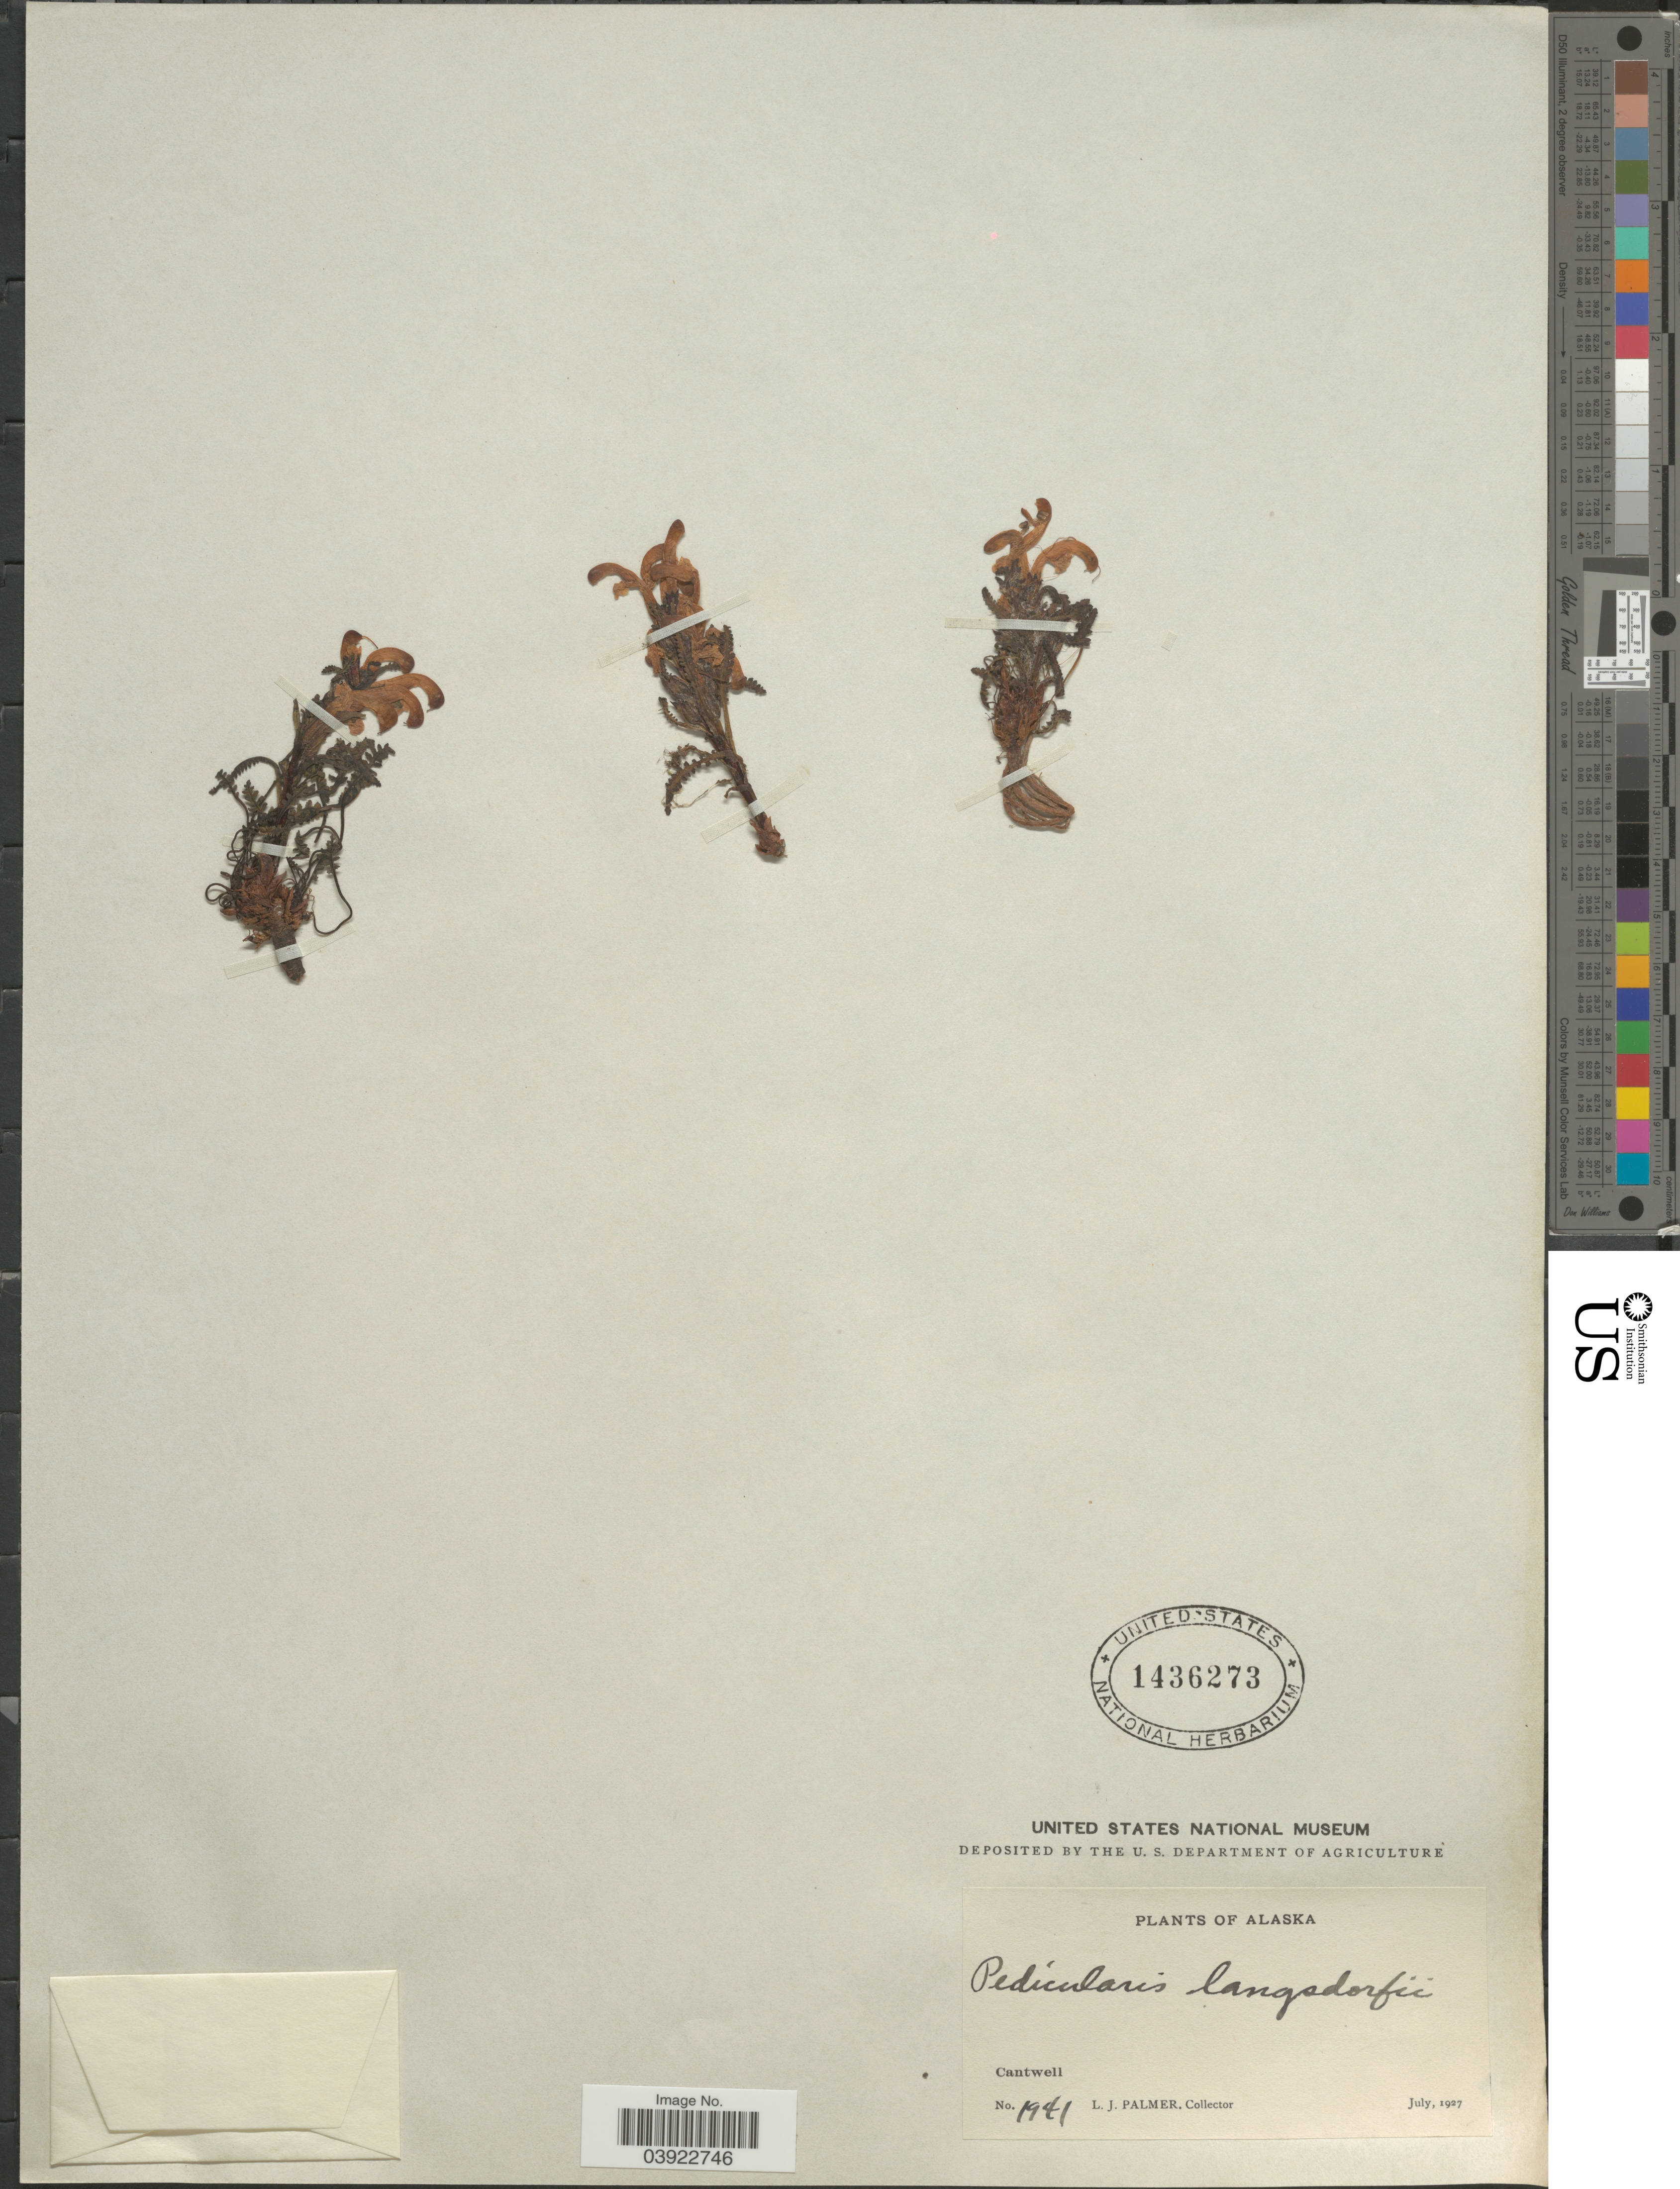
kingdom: Plantae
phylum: Tracheophyta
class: Magnoliopsida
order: Lamiales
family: Orobanchaceae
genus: Pedicularis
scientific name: Pedicularis langsdorffii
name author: Fisch. ex Steven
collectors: L. J. Palmer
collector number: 1941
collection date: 1927-07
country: United States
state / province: Alaska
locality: Cantwell.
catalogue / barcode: US 1436273